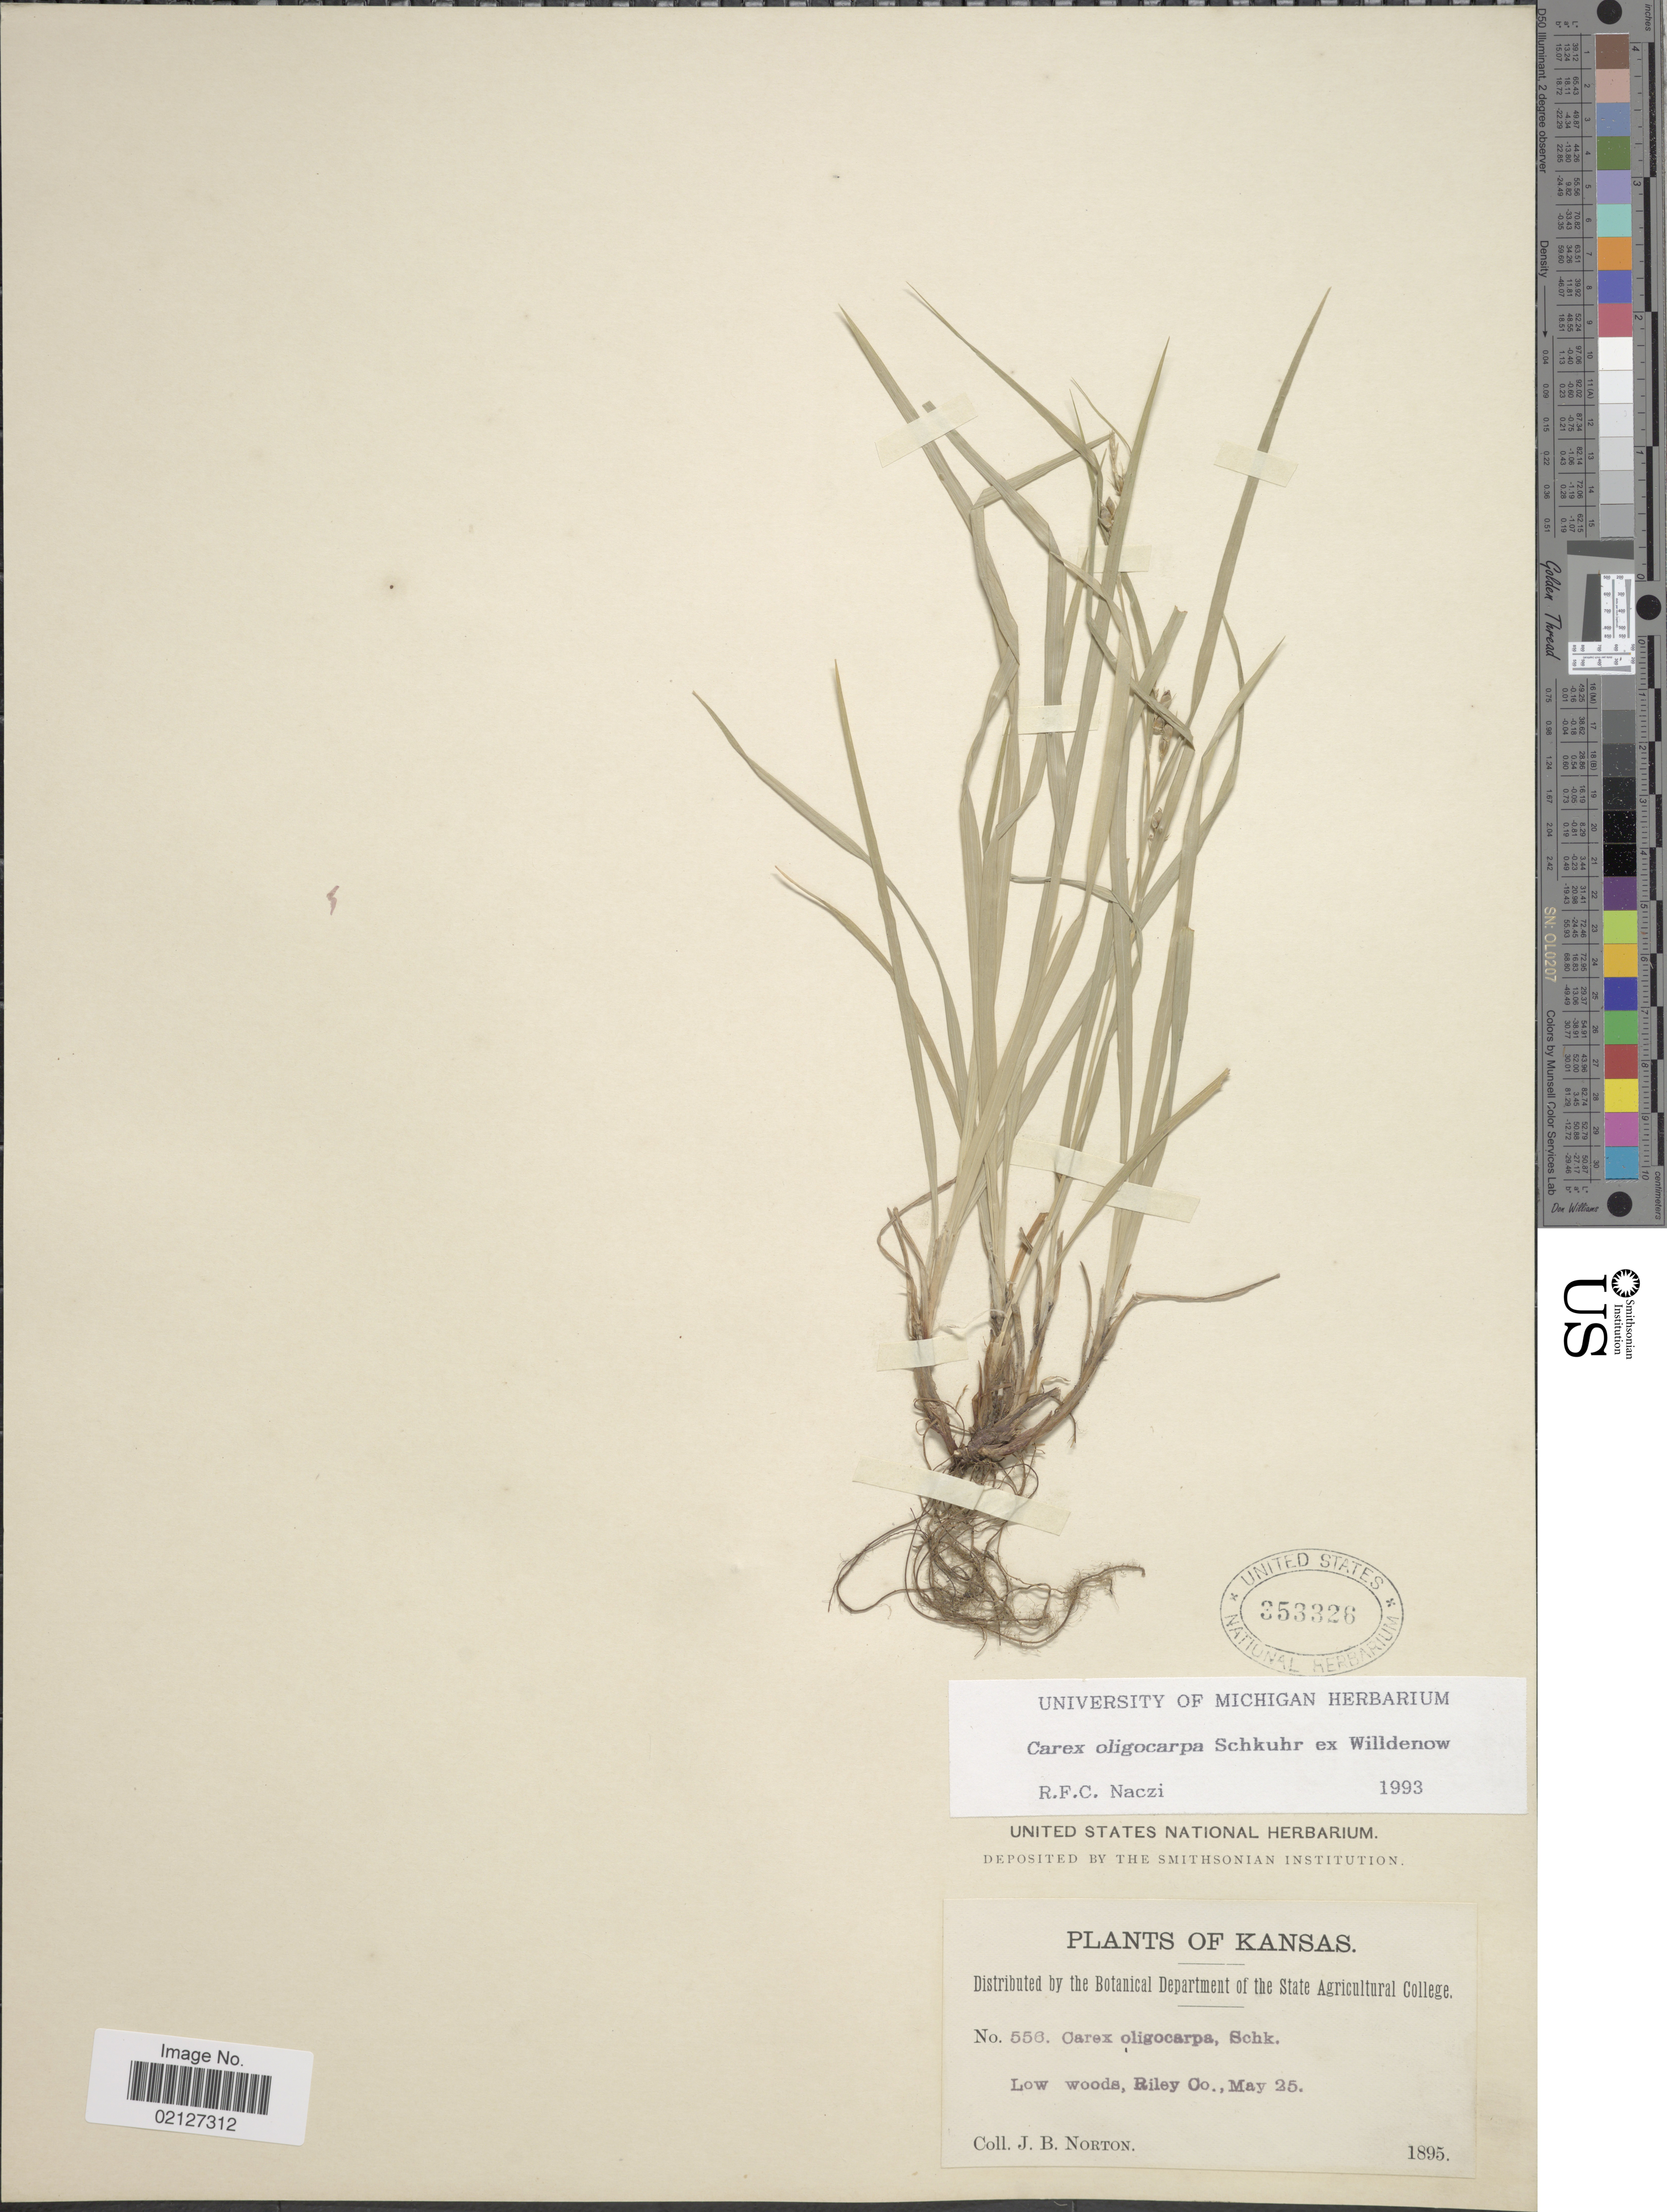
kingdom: Plantae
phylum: Tracheophyta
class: Liliopsida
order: Poales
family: Cyperaceae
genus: Carex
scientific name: Carex oligocarpa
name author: Willd.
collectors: J. B. Norton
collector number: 556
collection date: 1895-05-25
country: United States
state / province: Kansas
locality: Low woods, Riley Co.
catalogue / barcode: US 353326